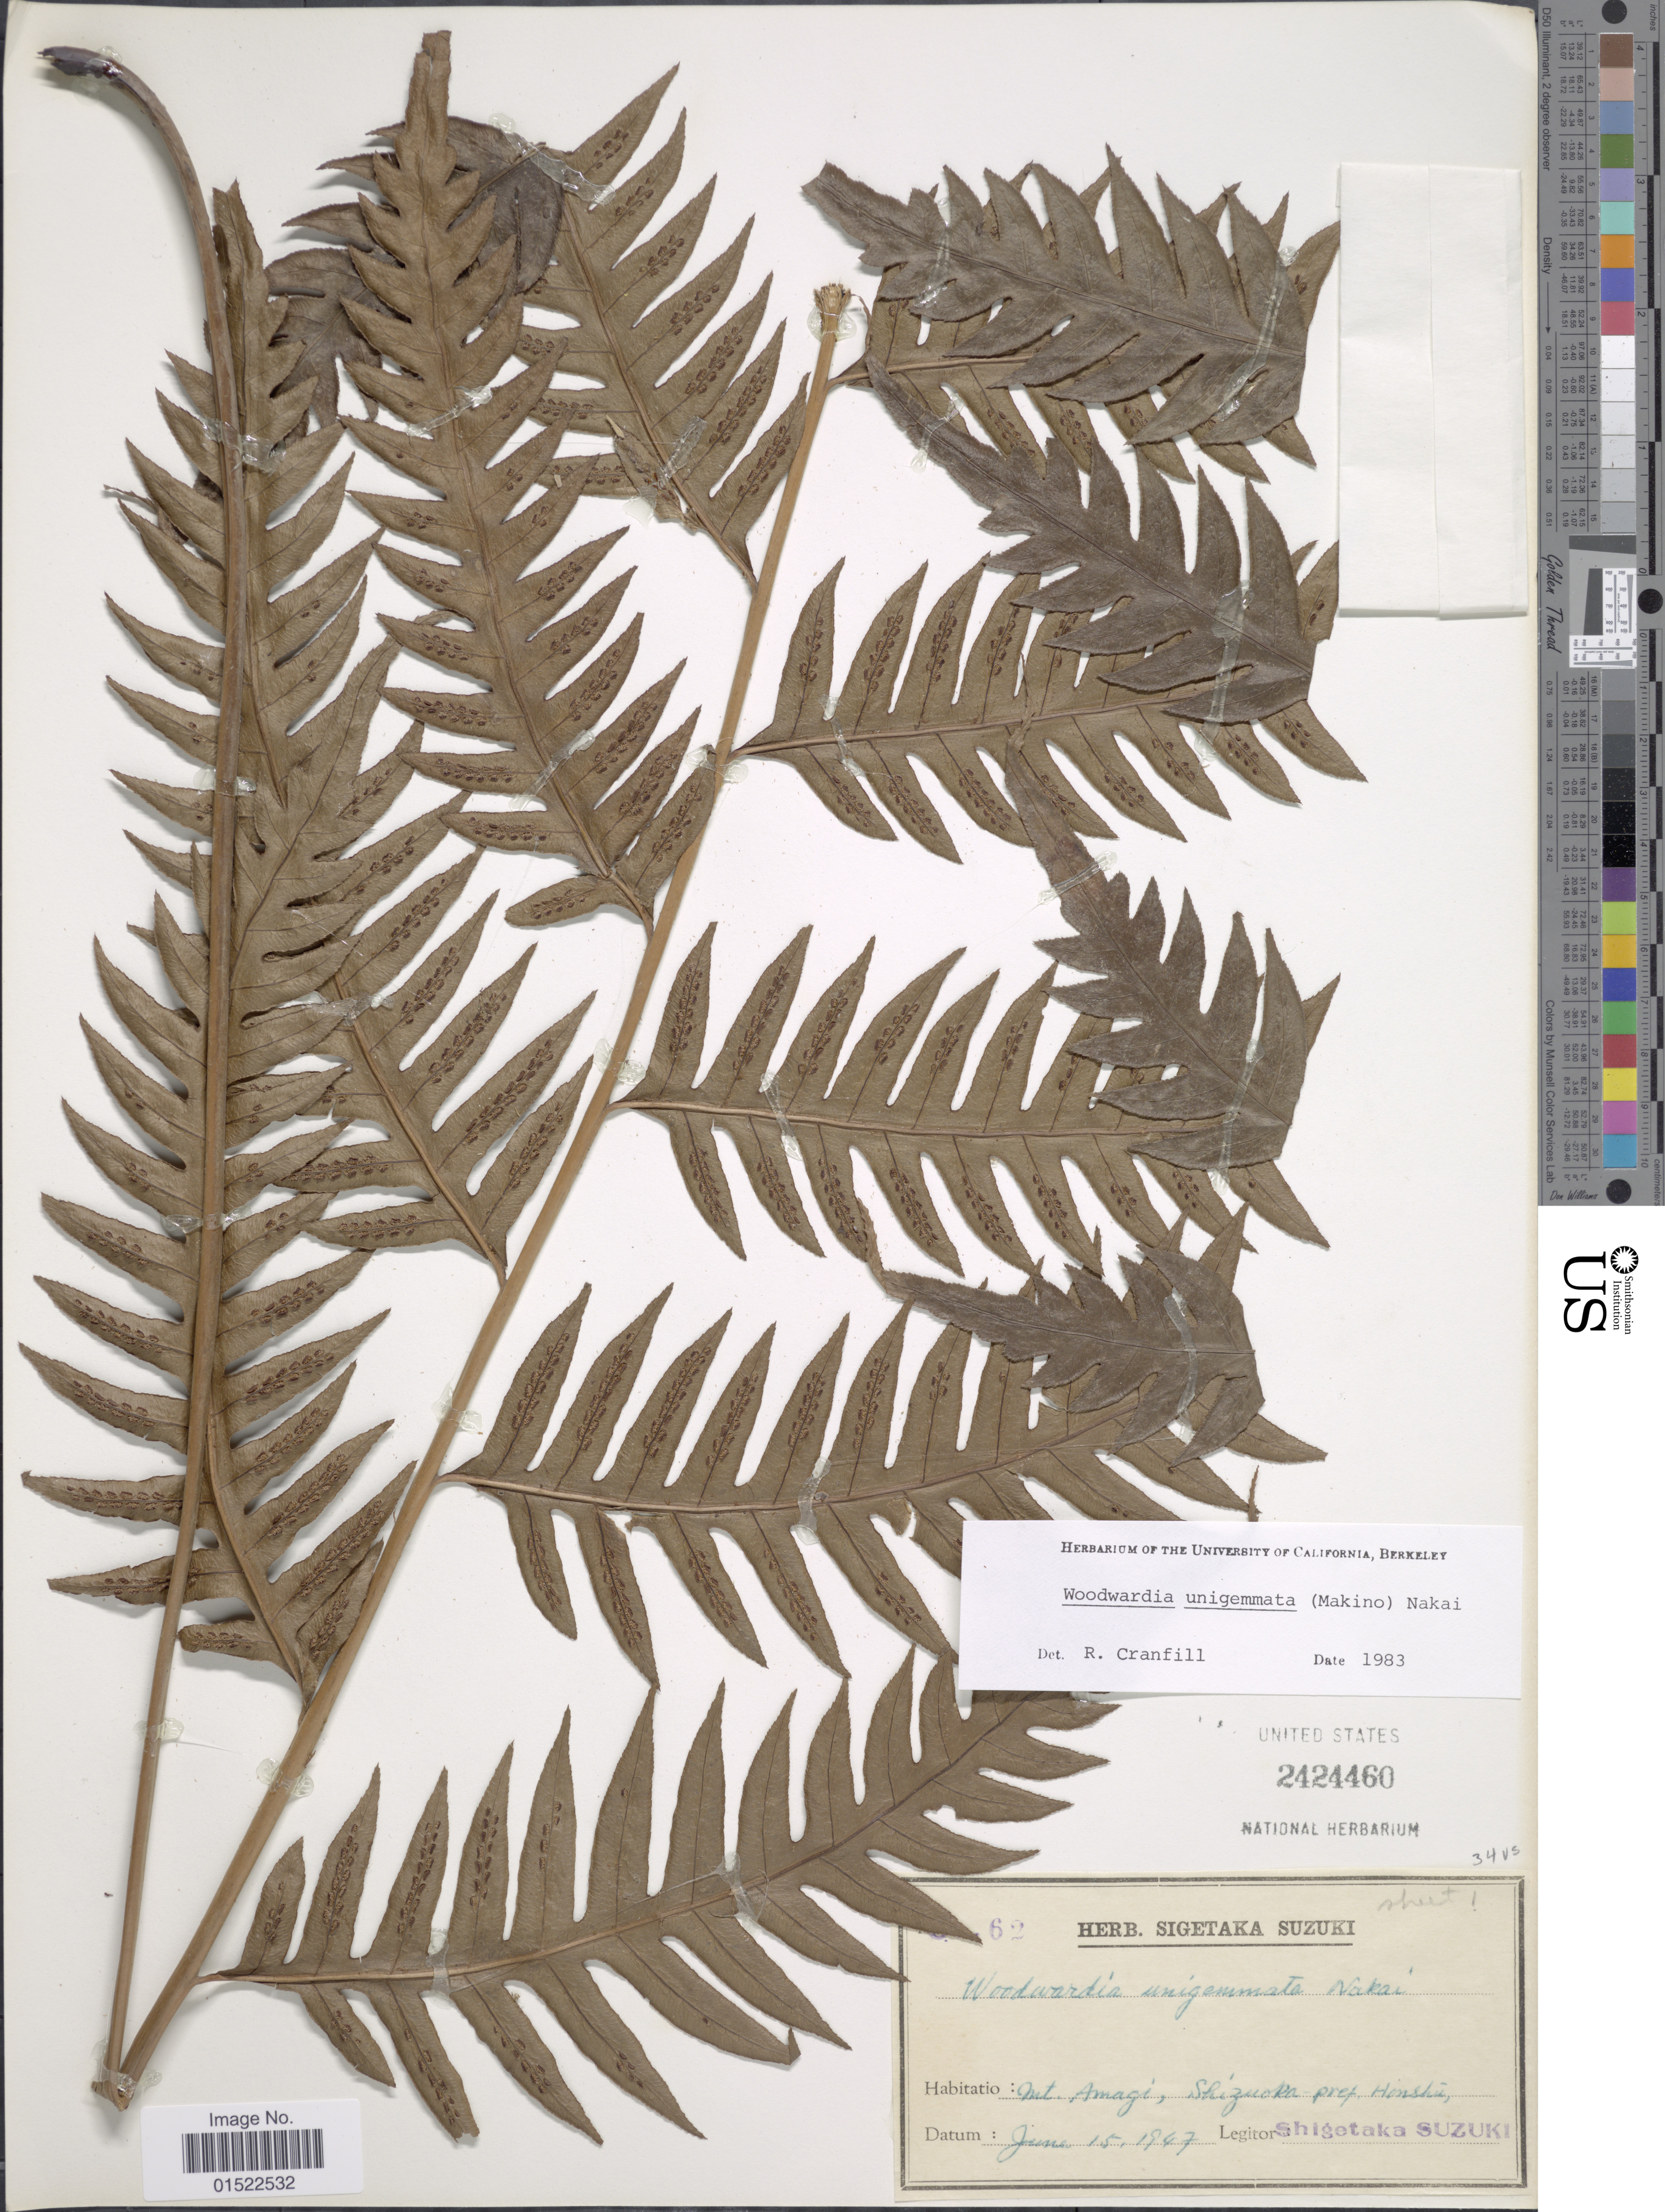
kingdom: Plantae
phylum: Tracheophyta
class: Polypodiopsida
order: Polypodiales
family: Blechnaceae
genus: Woodwardia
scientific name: Woodwardia unigemmata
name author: (Makino) Nakai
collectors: S. Suzuki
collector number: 62*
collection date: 1947-06-15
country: Japan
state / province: Sizuoka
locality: Mt. Amagi, Shizuoka Pref., Honshu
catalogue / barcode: US 2424460